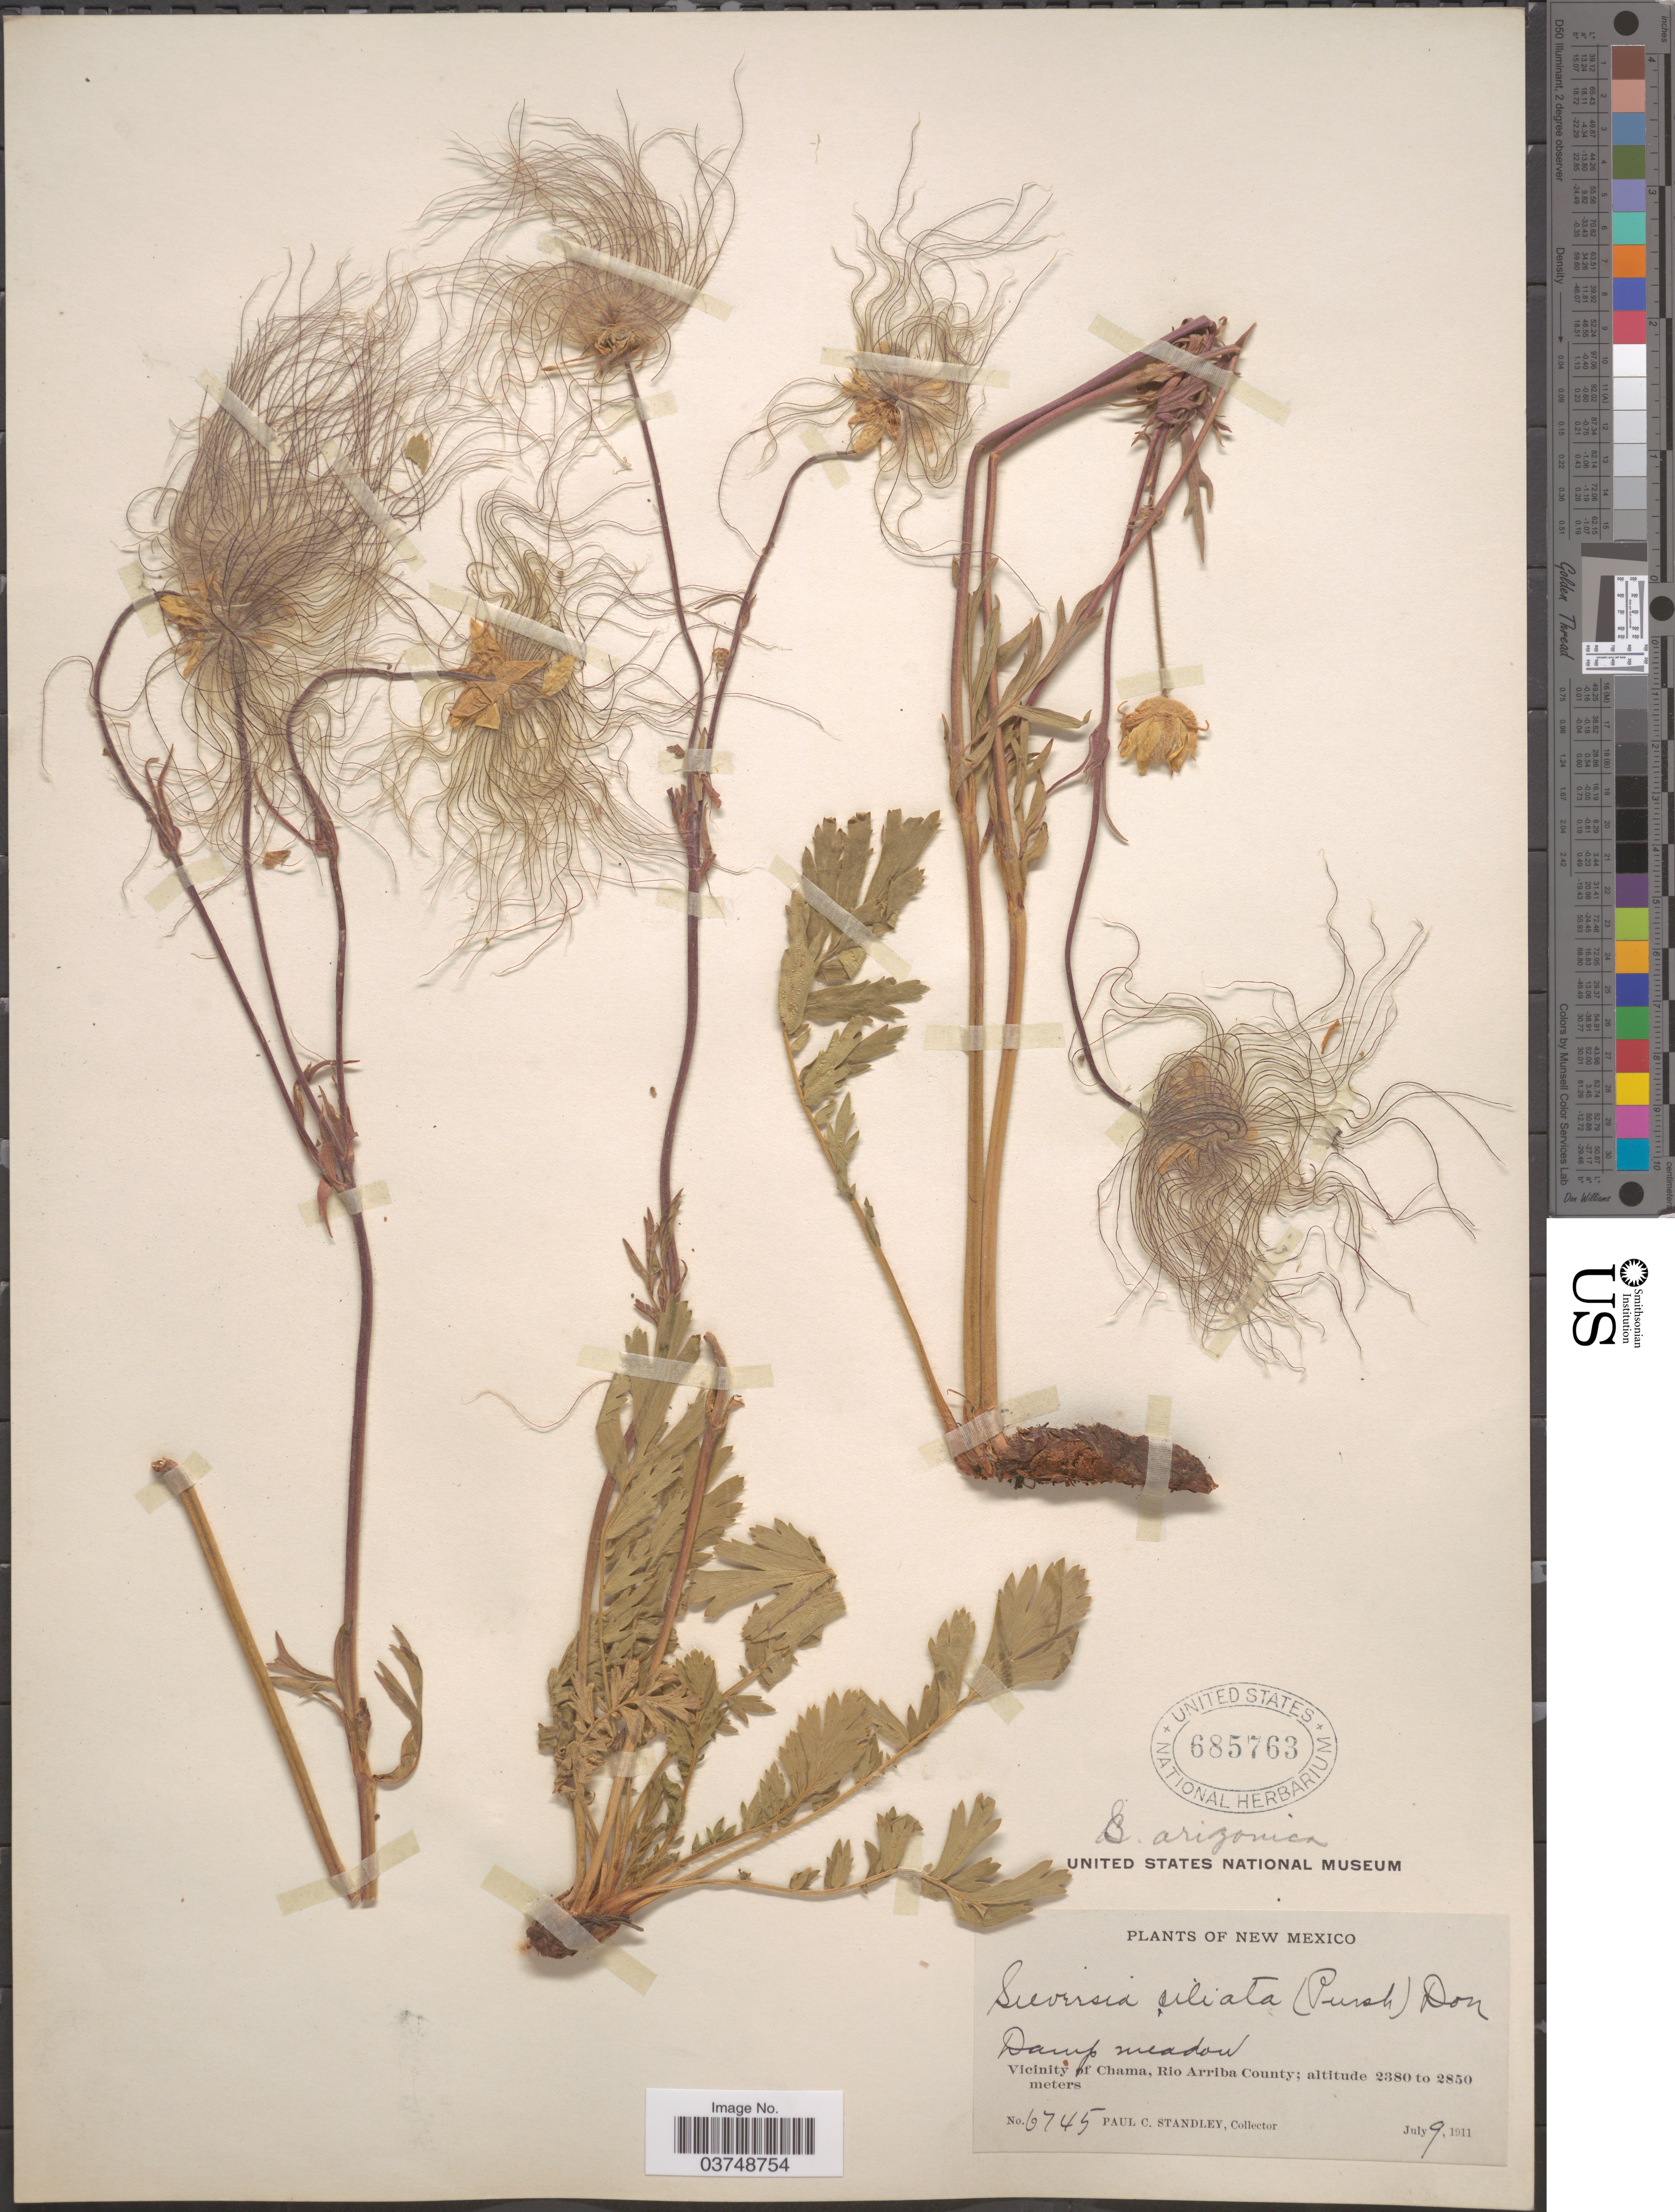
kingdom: Plantae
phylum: Tracheophyta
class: Magnoliopsida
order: Rosales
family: Rosaceae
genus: Geum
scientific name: Geum triflorum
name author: Pursh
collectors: P. C. Standley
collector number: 6745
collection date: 1911-07-09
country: United States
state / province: New Mexico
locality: Vicinity of Chama, Rio Arriba County.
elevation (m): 2380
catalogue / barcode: US 685763